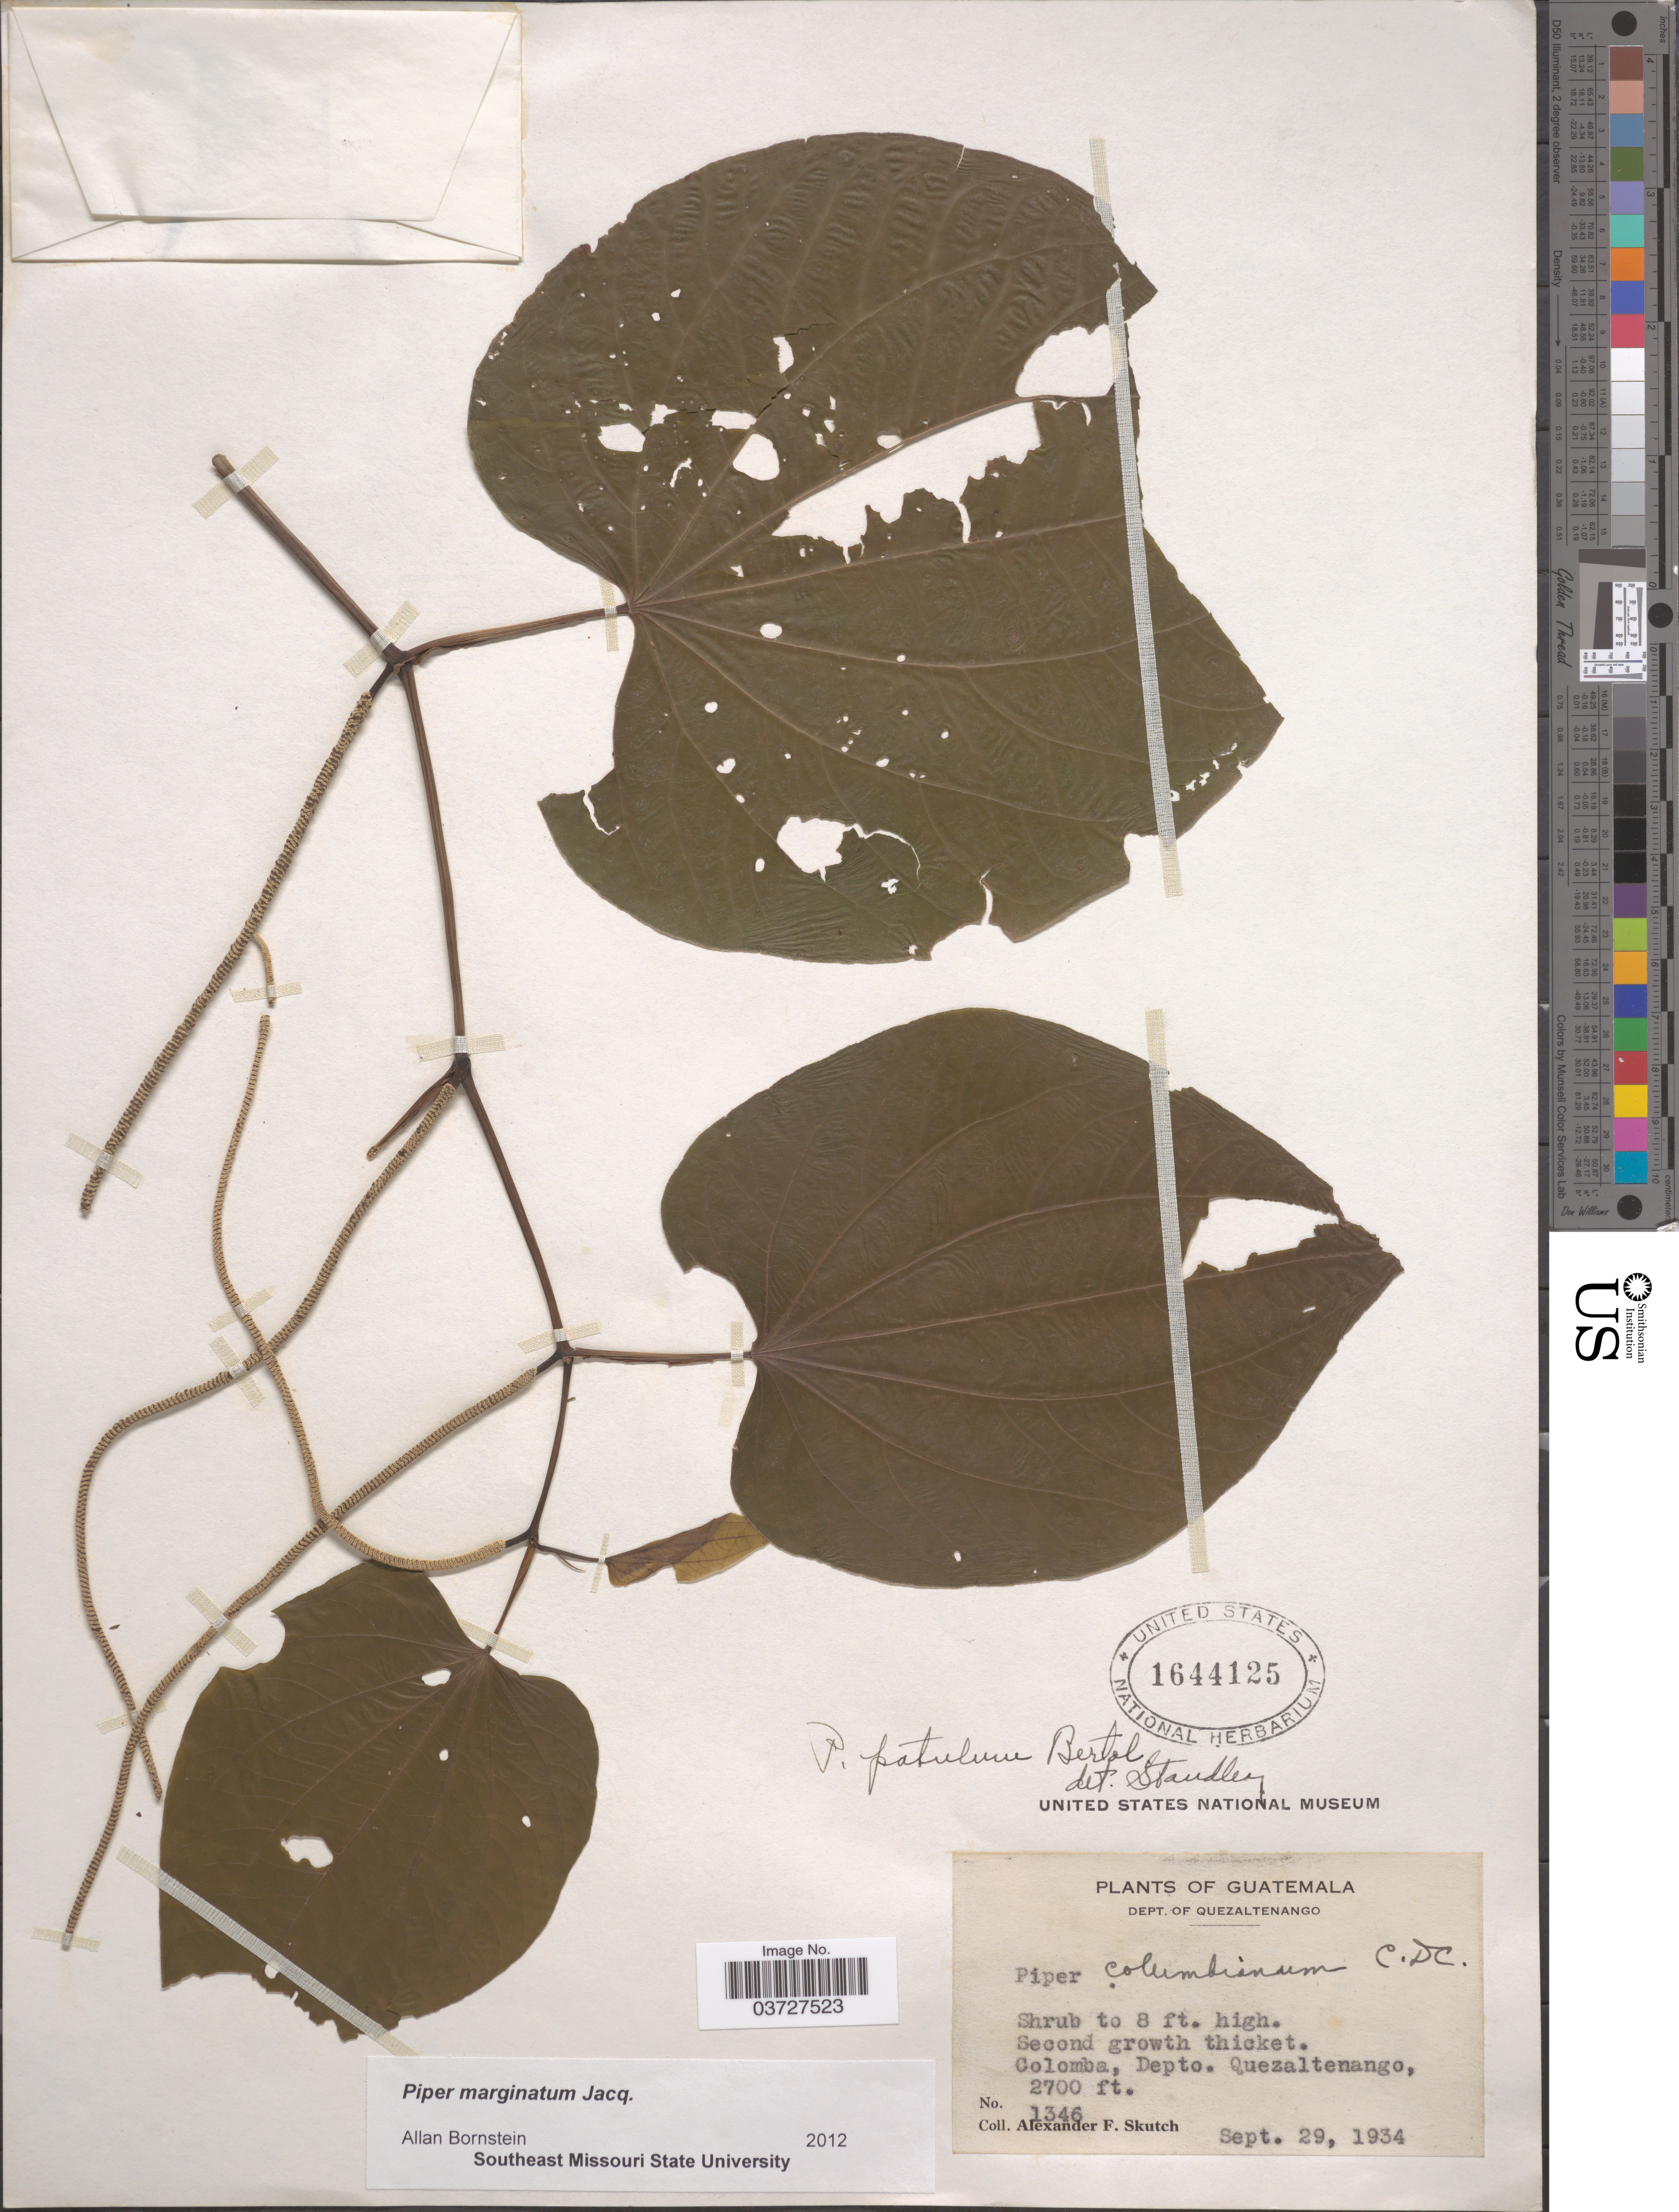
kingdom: Plantae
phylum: Tracheophyta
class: Magnoliopsida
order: Piperales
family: Piperaceae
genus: Piper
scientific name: Piper marginatum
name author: Jacq.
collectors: A. F. Skutch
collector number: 1346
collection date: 1934-09-29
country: Guatemala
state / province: Quetzaltenango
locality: Dept. of Quezaltenango. Second growth thicket. Colomba, Depto. Quezaltenango.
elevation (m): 823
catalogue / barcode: US 1644125